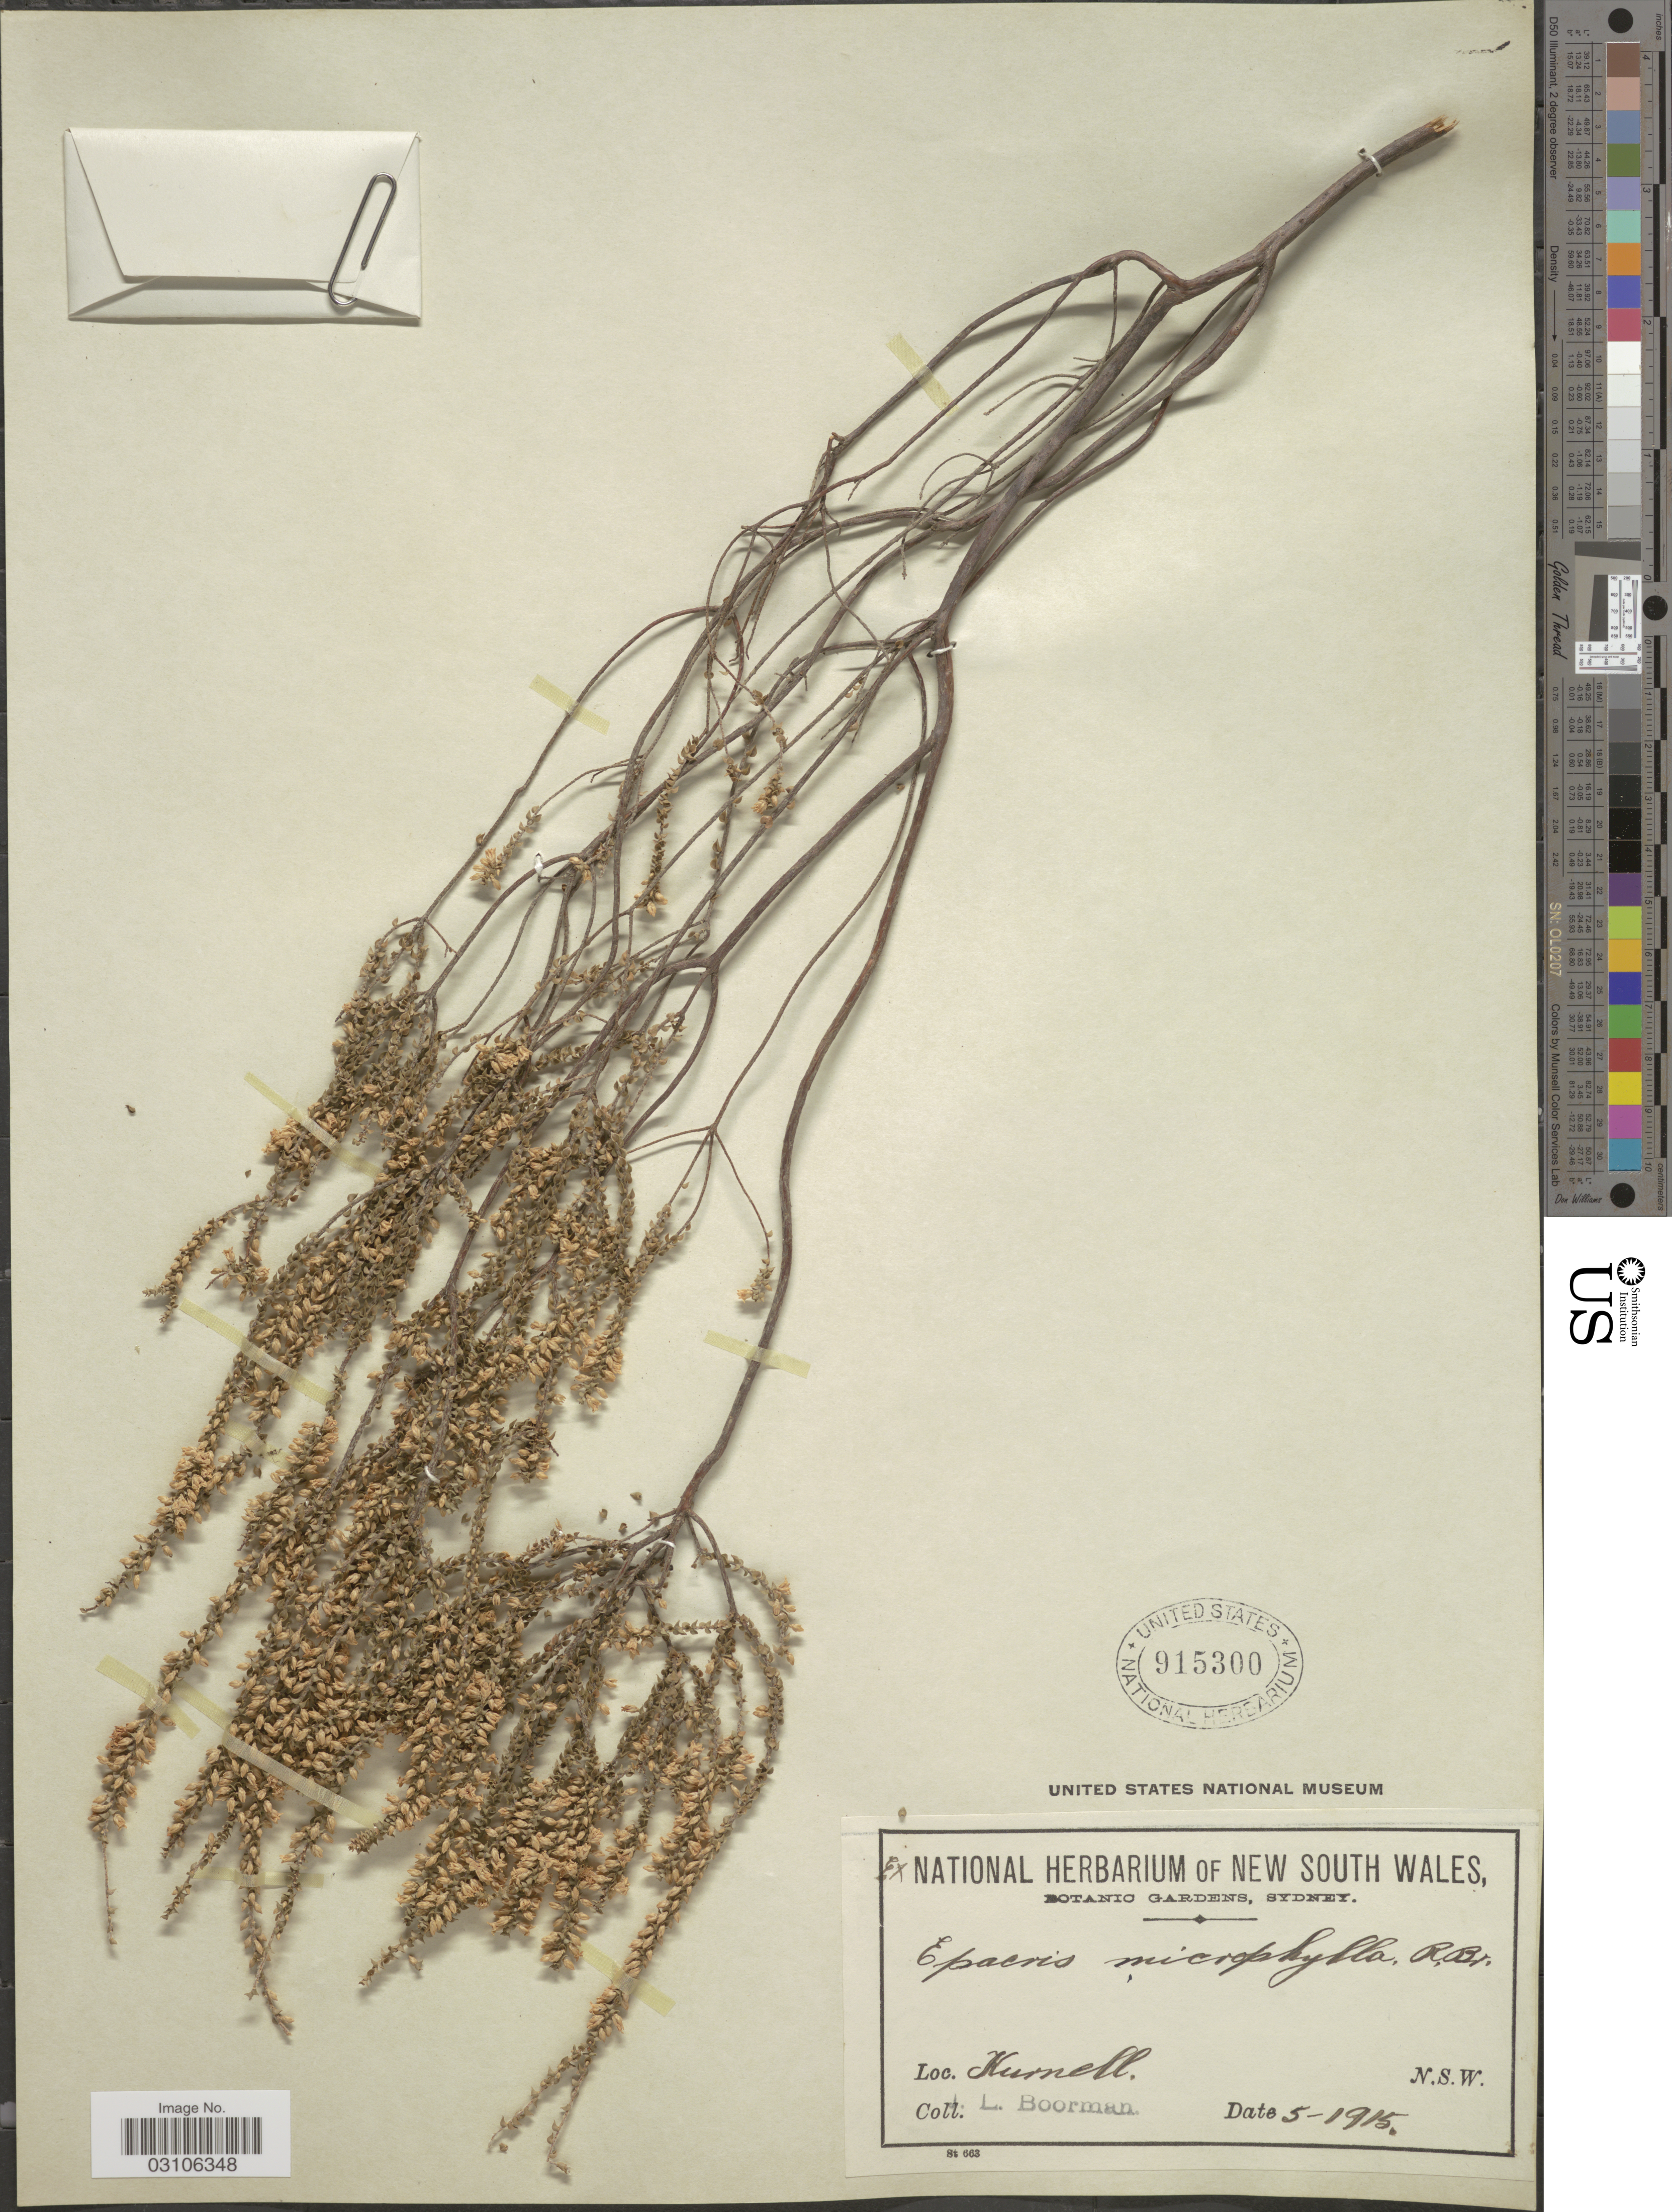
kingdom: Plantae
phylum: Tracheophyta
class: Magnoliopsida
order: Ericales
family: Ericaceae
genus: Epacris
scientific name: Epacris microphylla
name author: R. Br.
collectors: J. Boorman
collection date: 1915-05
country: Australia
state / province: New South Wales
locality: Kurnell.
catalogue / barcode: US 915300